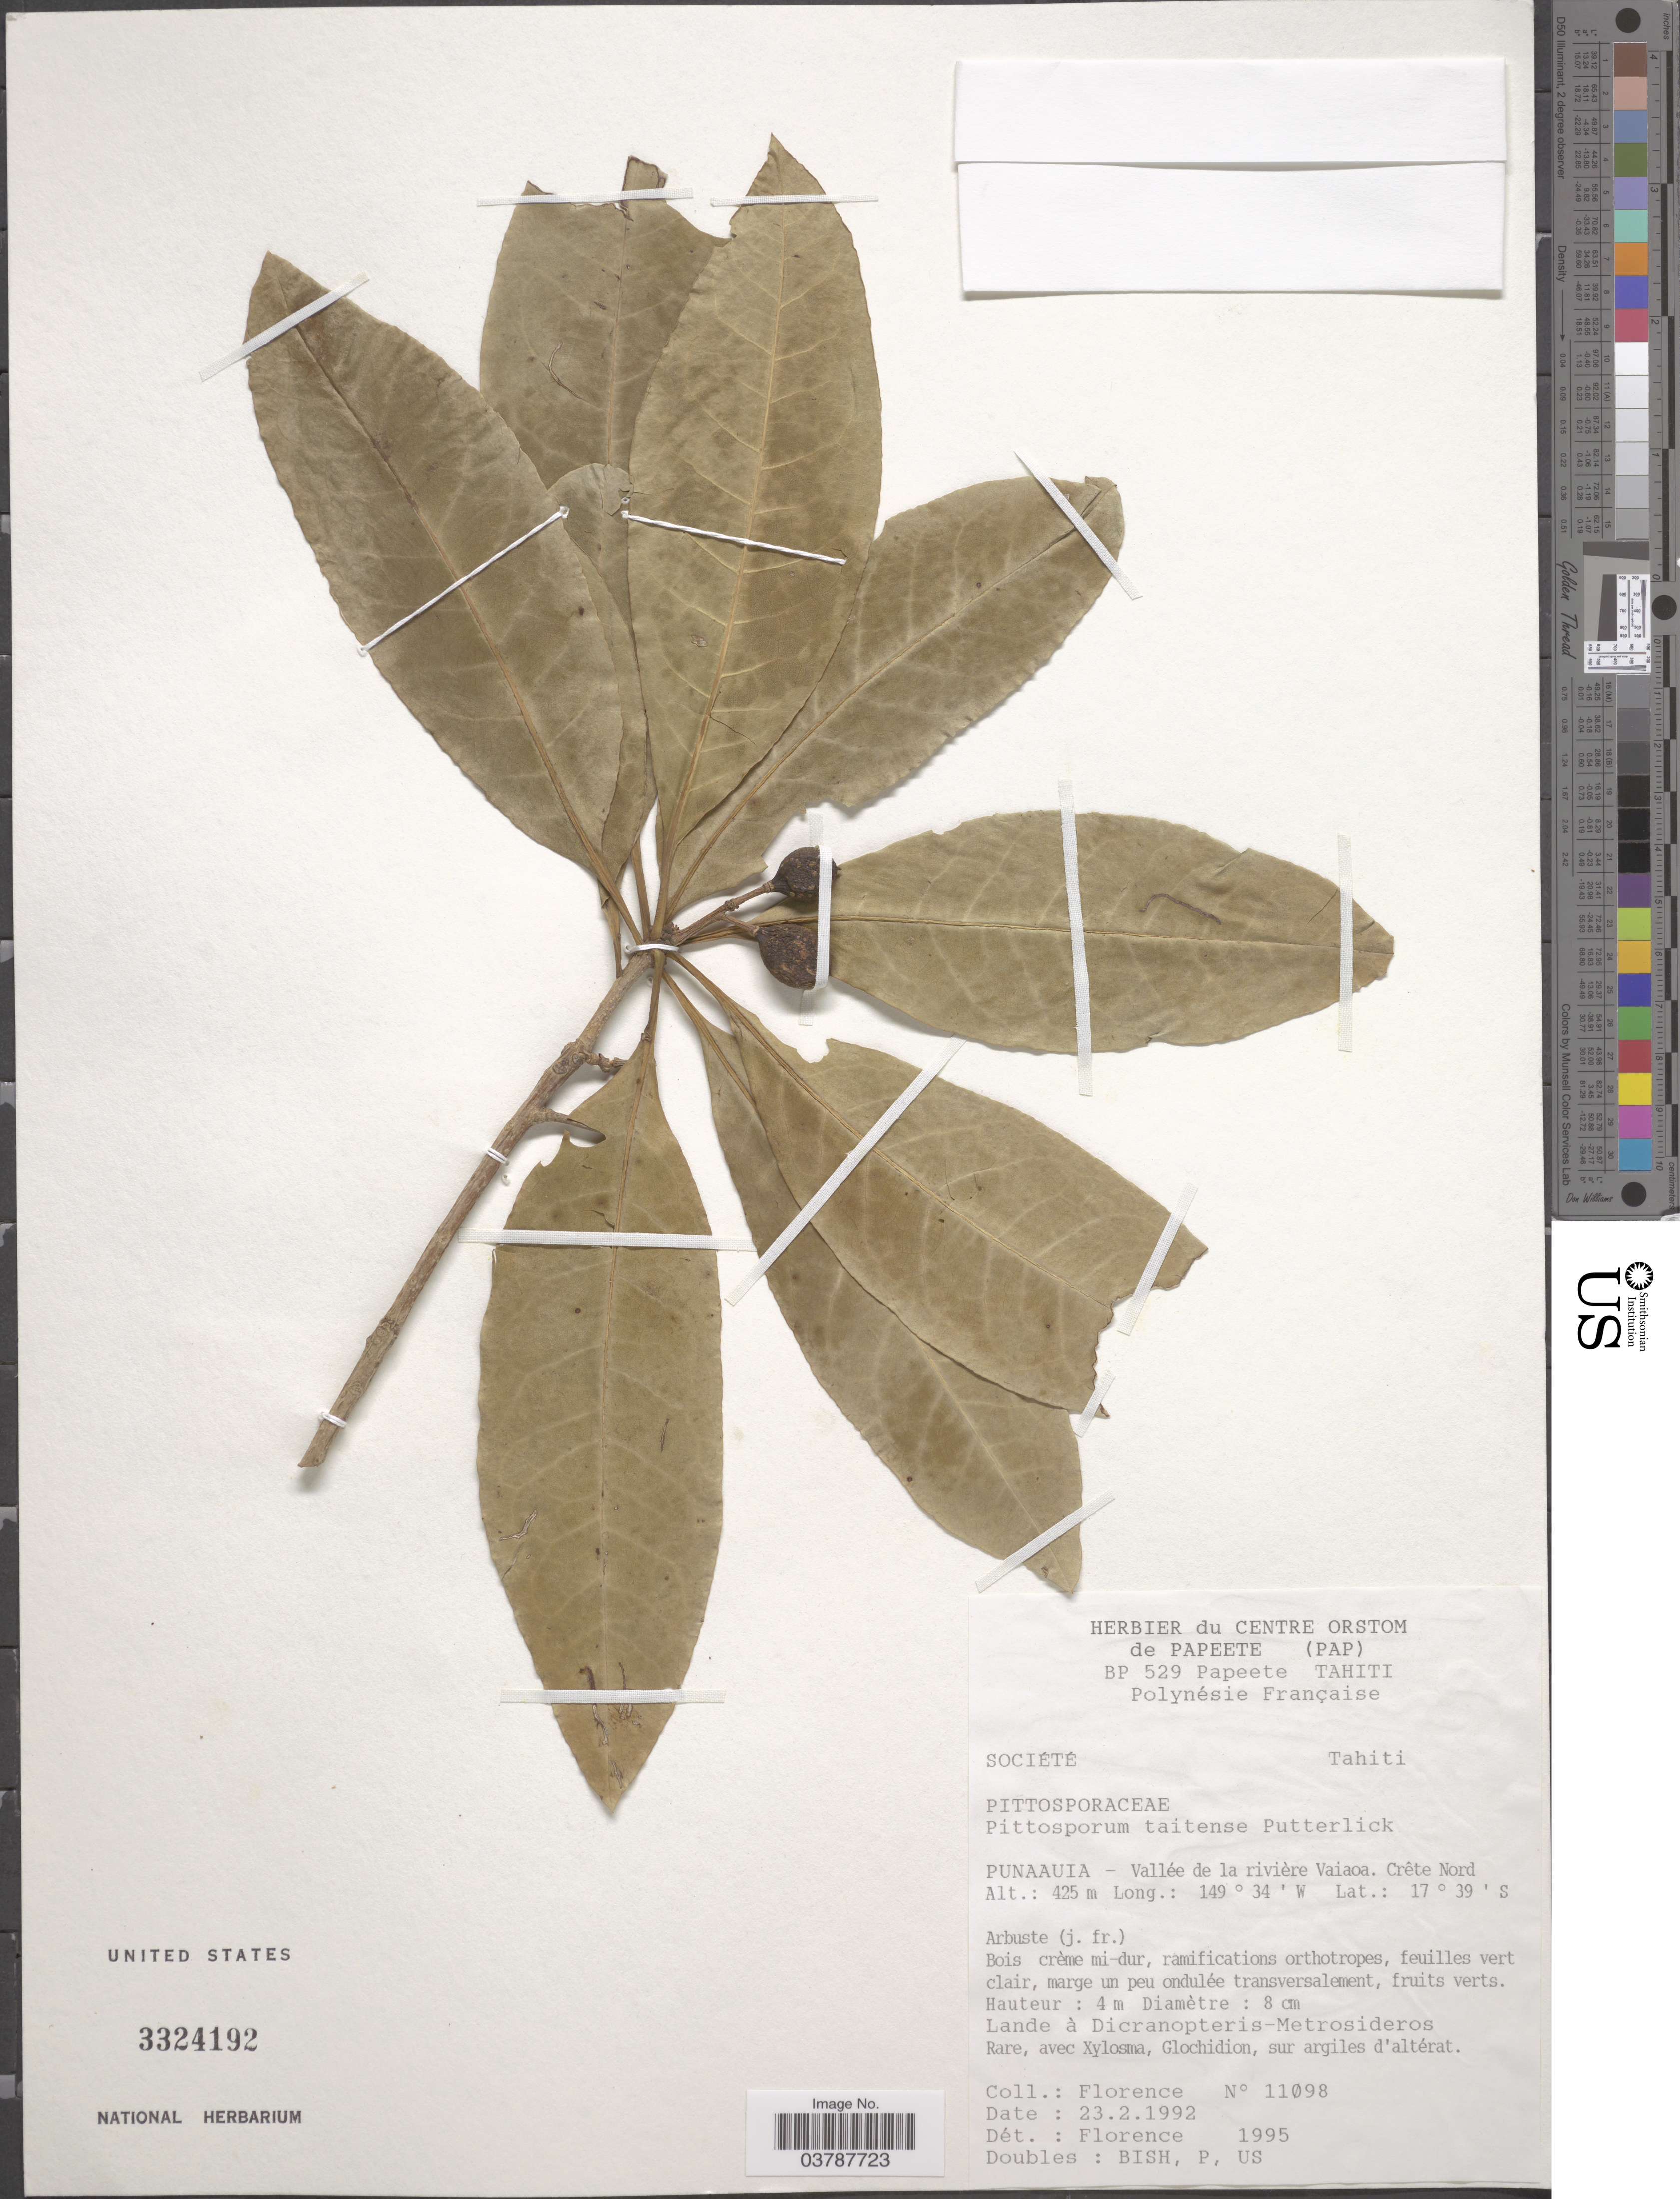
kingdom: Plantae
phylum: Tracheophyta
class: Magnoliopsida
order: Apiales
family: Pittosporaceae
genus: Pittosporum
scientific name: Pittosporum taitense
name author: Putt.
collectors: -. Florence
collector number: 11098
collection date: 1992-02-23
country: French Polynesia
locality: Tahiti. Punaauia: Vallée de la rivière Vaiaoa. Crête Nord.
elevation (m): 425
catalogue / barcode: US 3324192